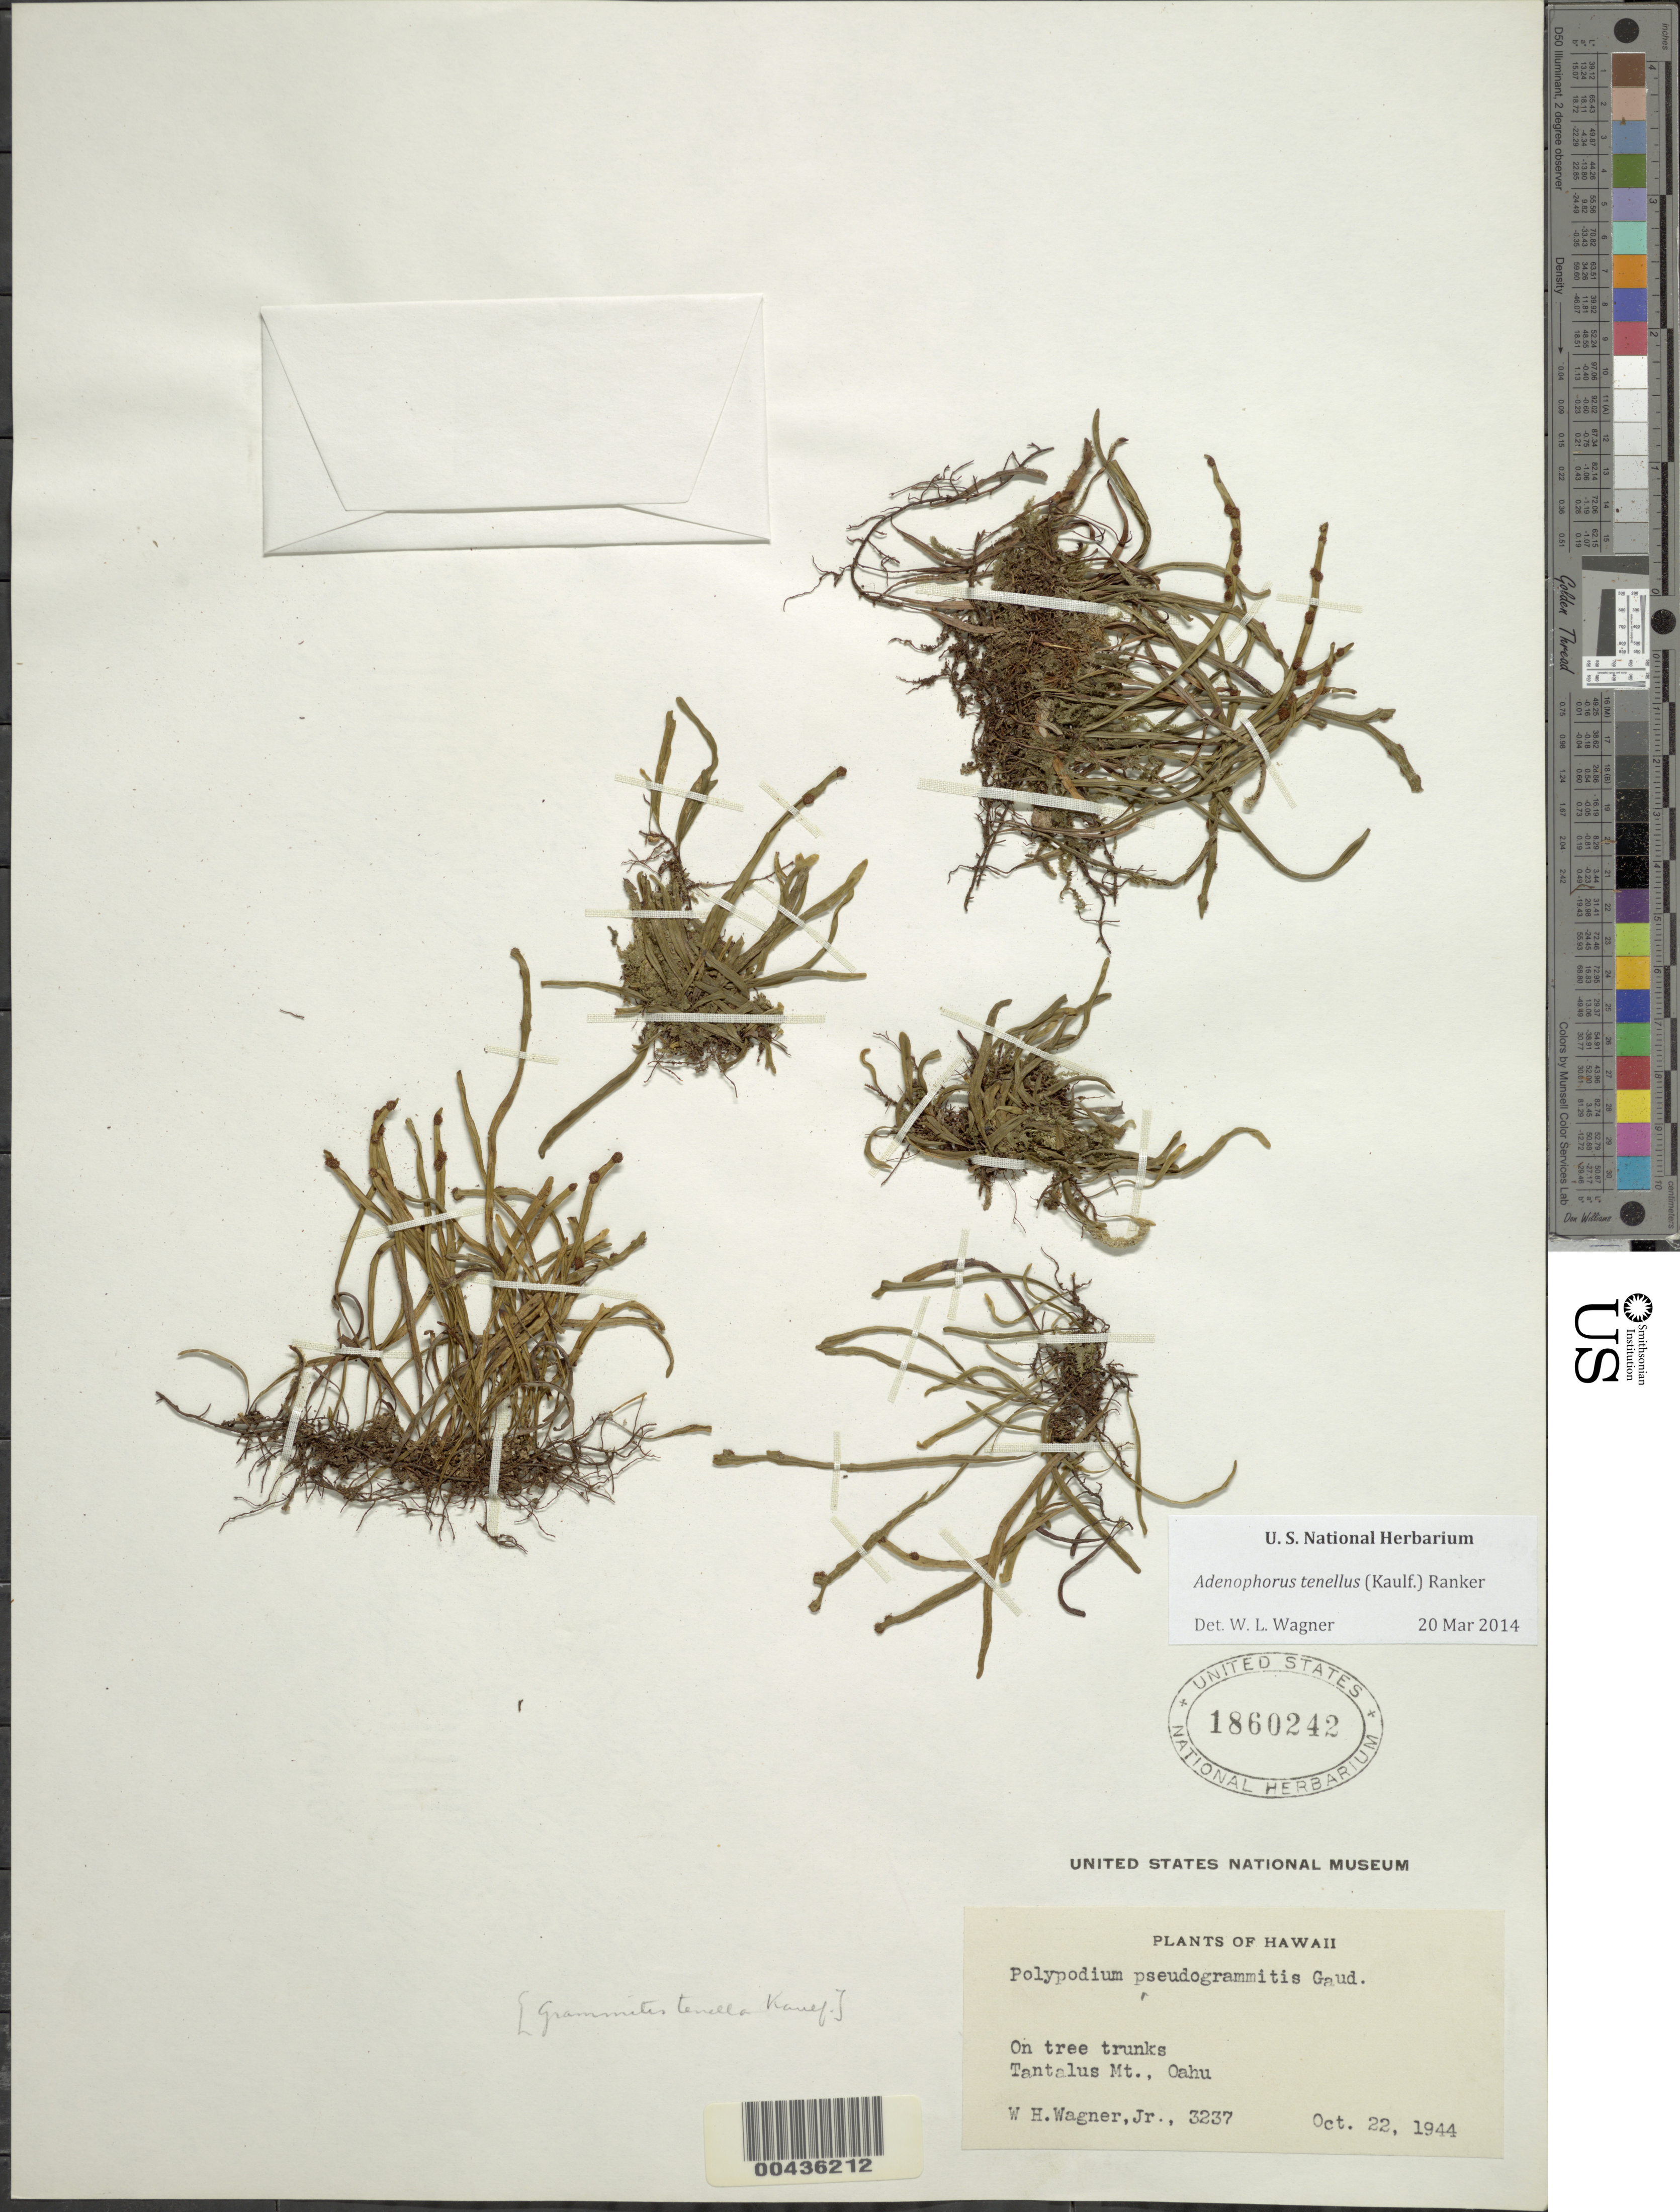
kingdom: Plantae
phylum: Tracheophyta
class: Polypodiopsida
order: Polypodiales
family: Polypodiaceae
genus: Adenophorus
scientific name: Adenophorus tenellus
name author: (Kaulf.) Ranker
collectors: W. H. Wagner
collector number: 3237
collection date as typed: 22 Oct 1944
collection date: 1944-10-22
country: United States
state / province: Hawaii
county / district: Honolulu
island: Oahu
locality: Tantalus Mt.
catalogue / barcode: US 1860242